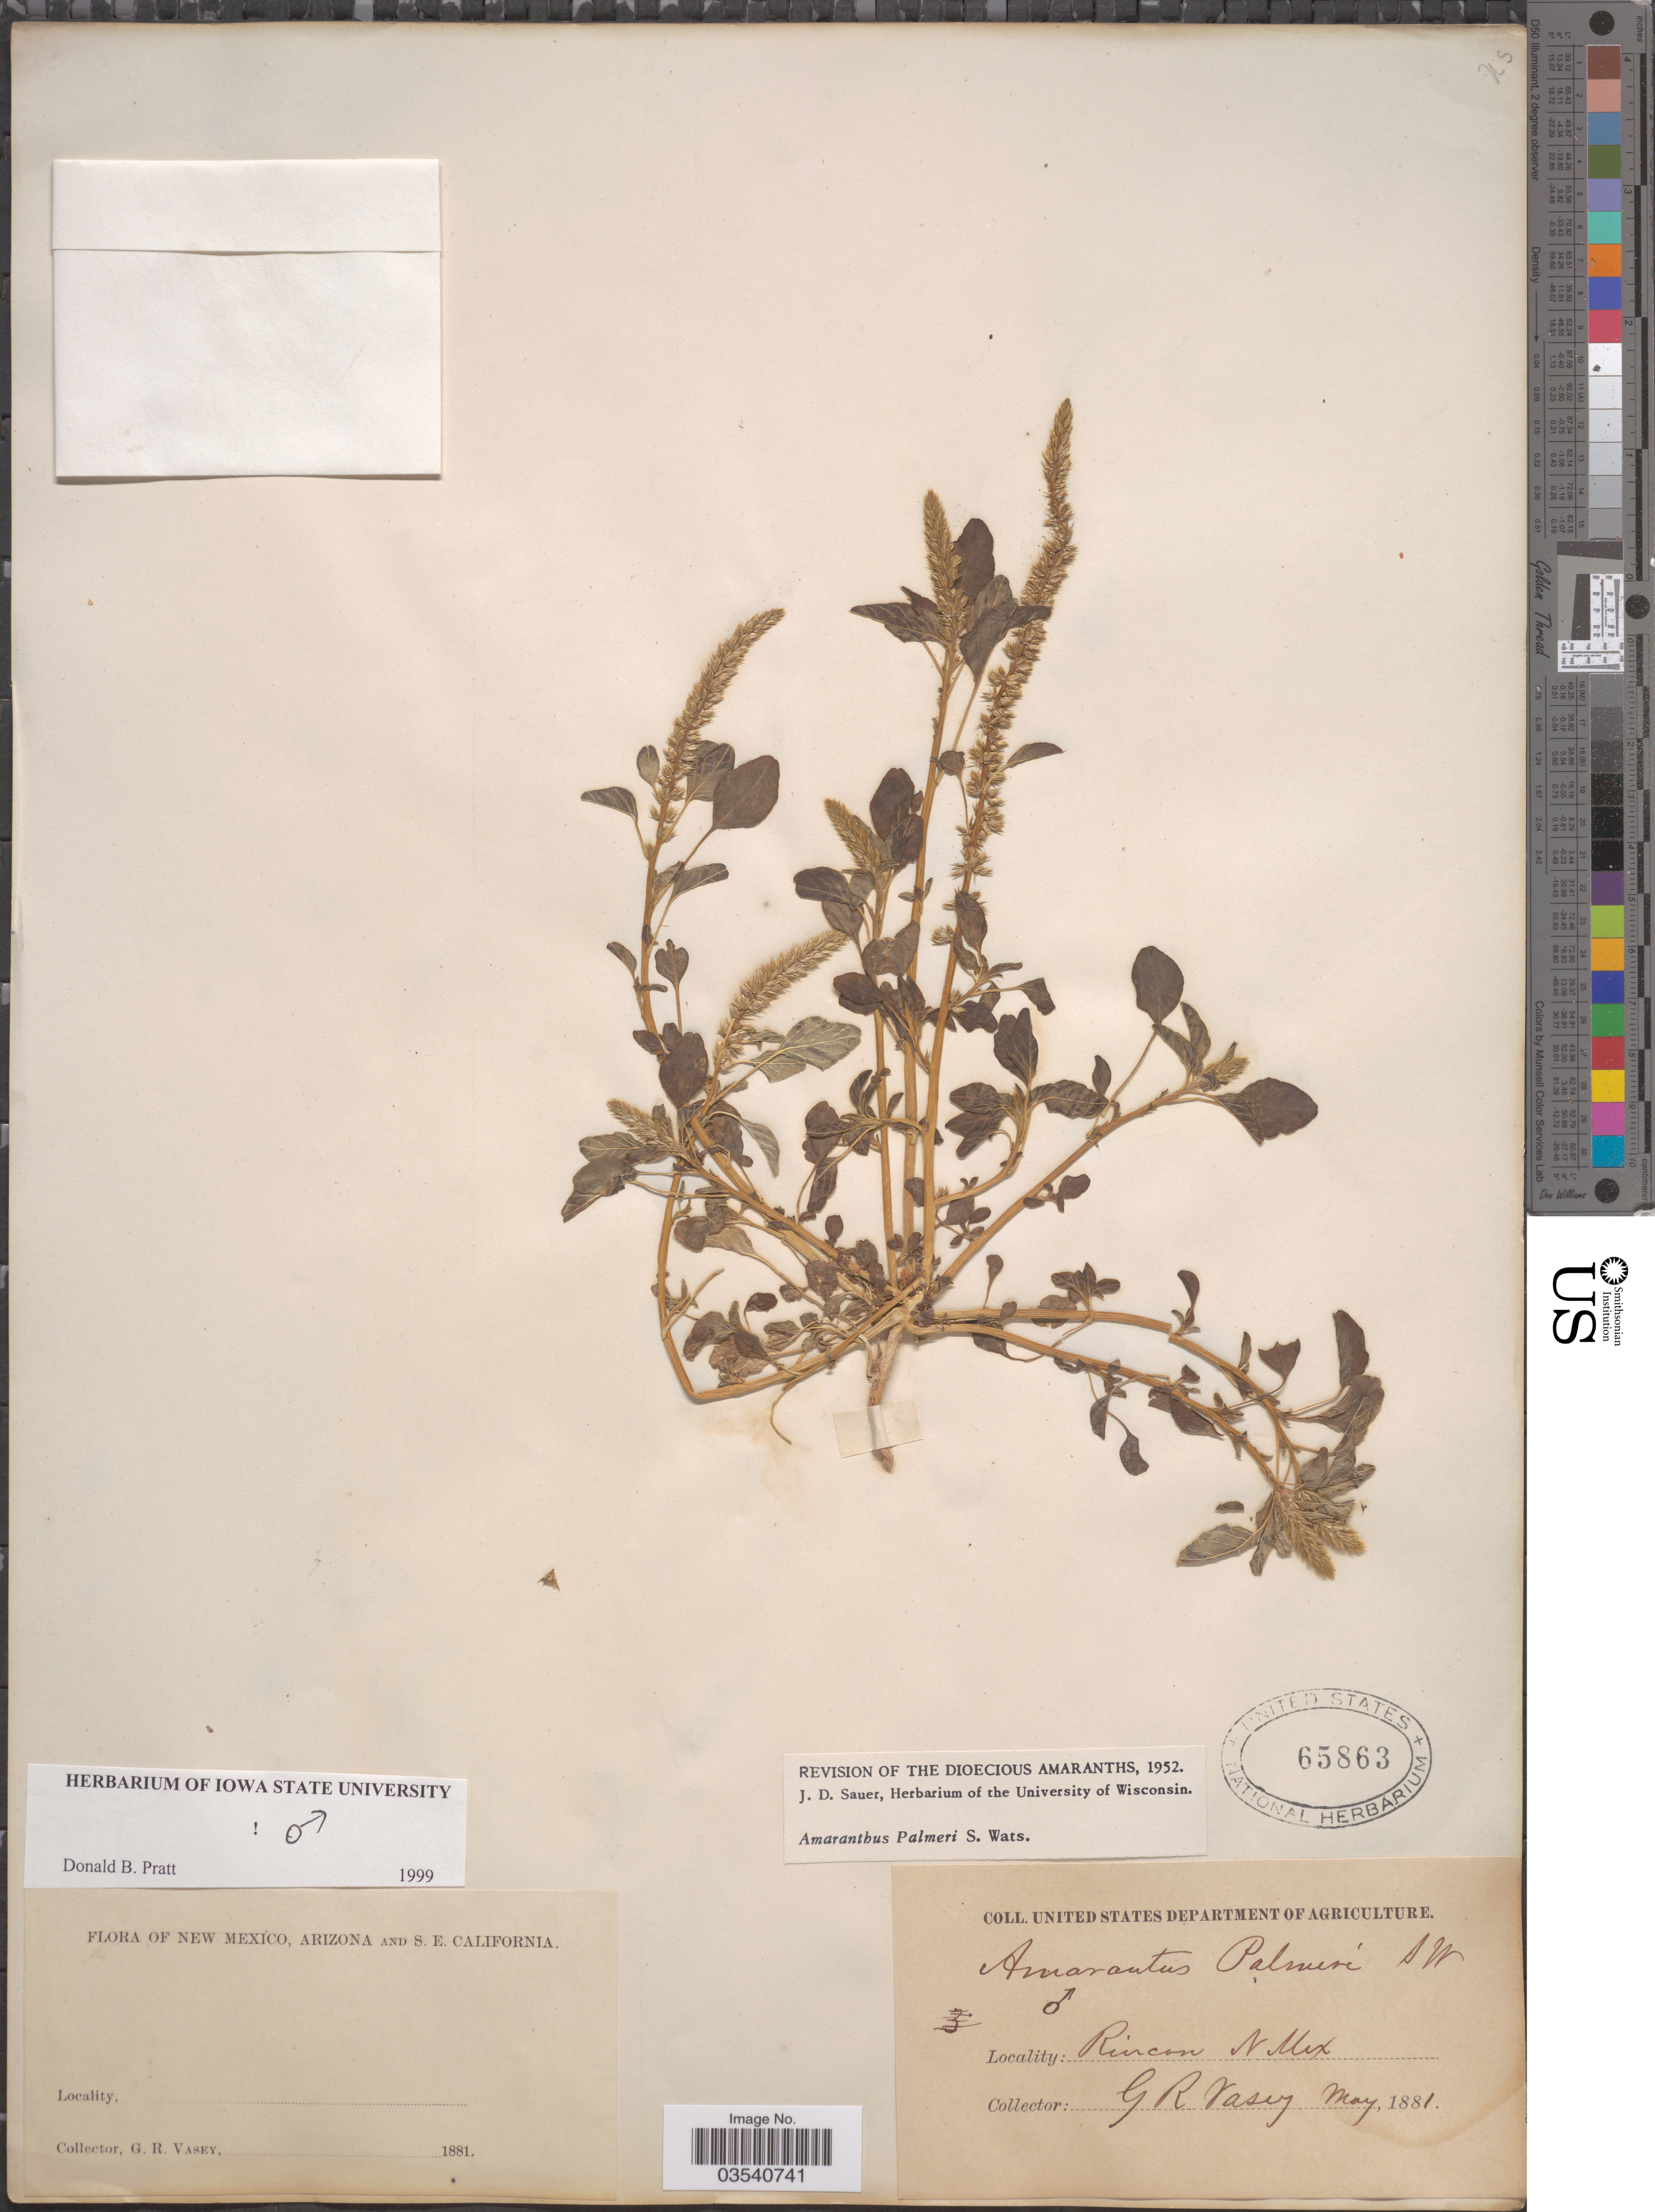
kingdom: Plantae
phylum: Tracheophyta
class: Magnoliopsida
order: Caryophyllales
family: Amaranthaceae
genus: Amaranthus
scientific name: Amaranthus palmeri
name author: S. Watson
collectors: G. R. Vasey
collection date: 1881-05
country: United States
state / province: New Mexico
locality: Rincon.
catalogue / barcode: US 65863